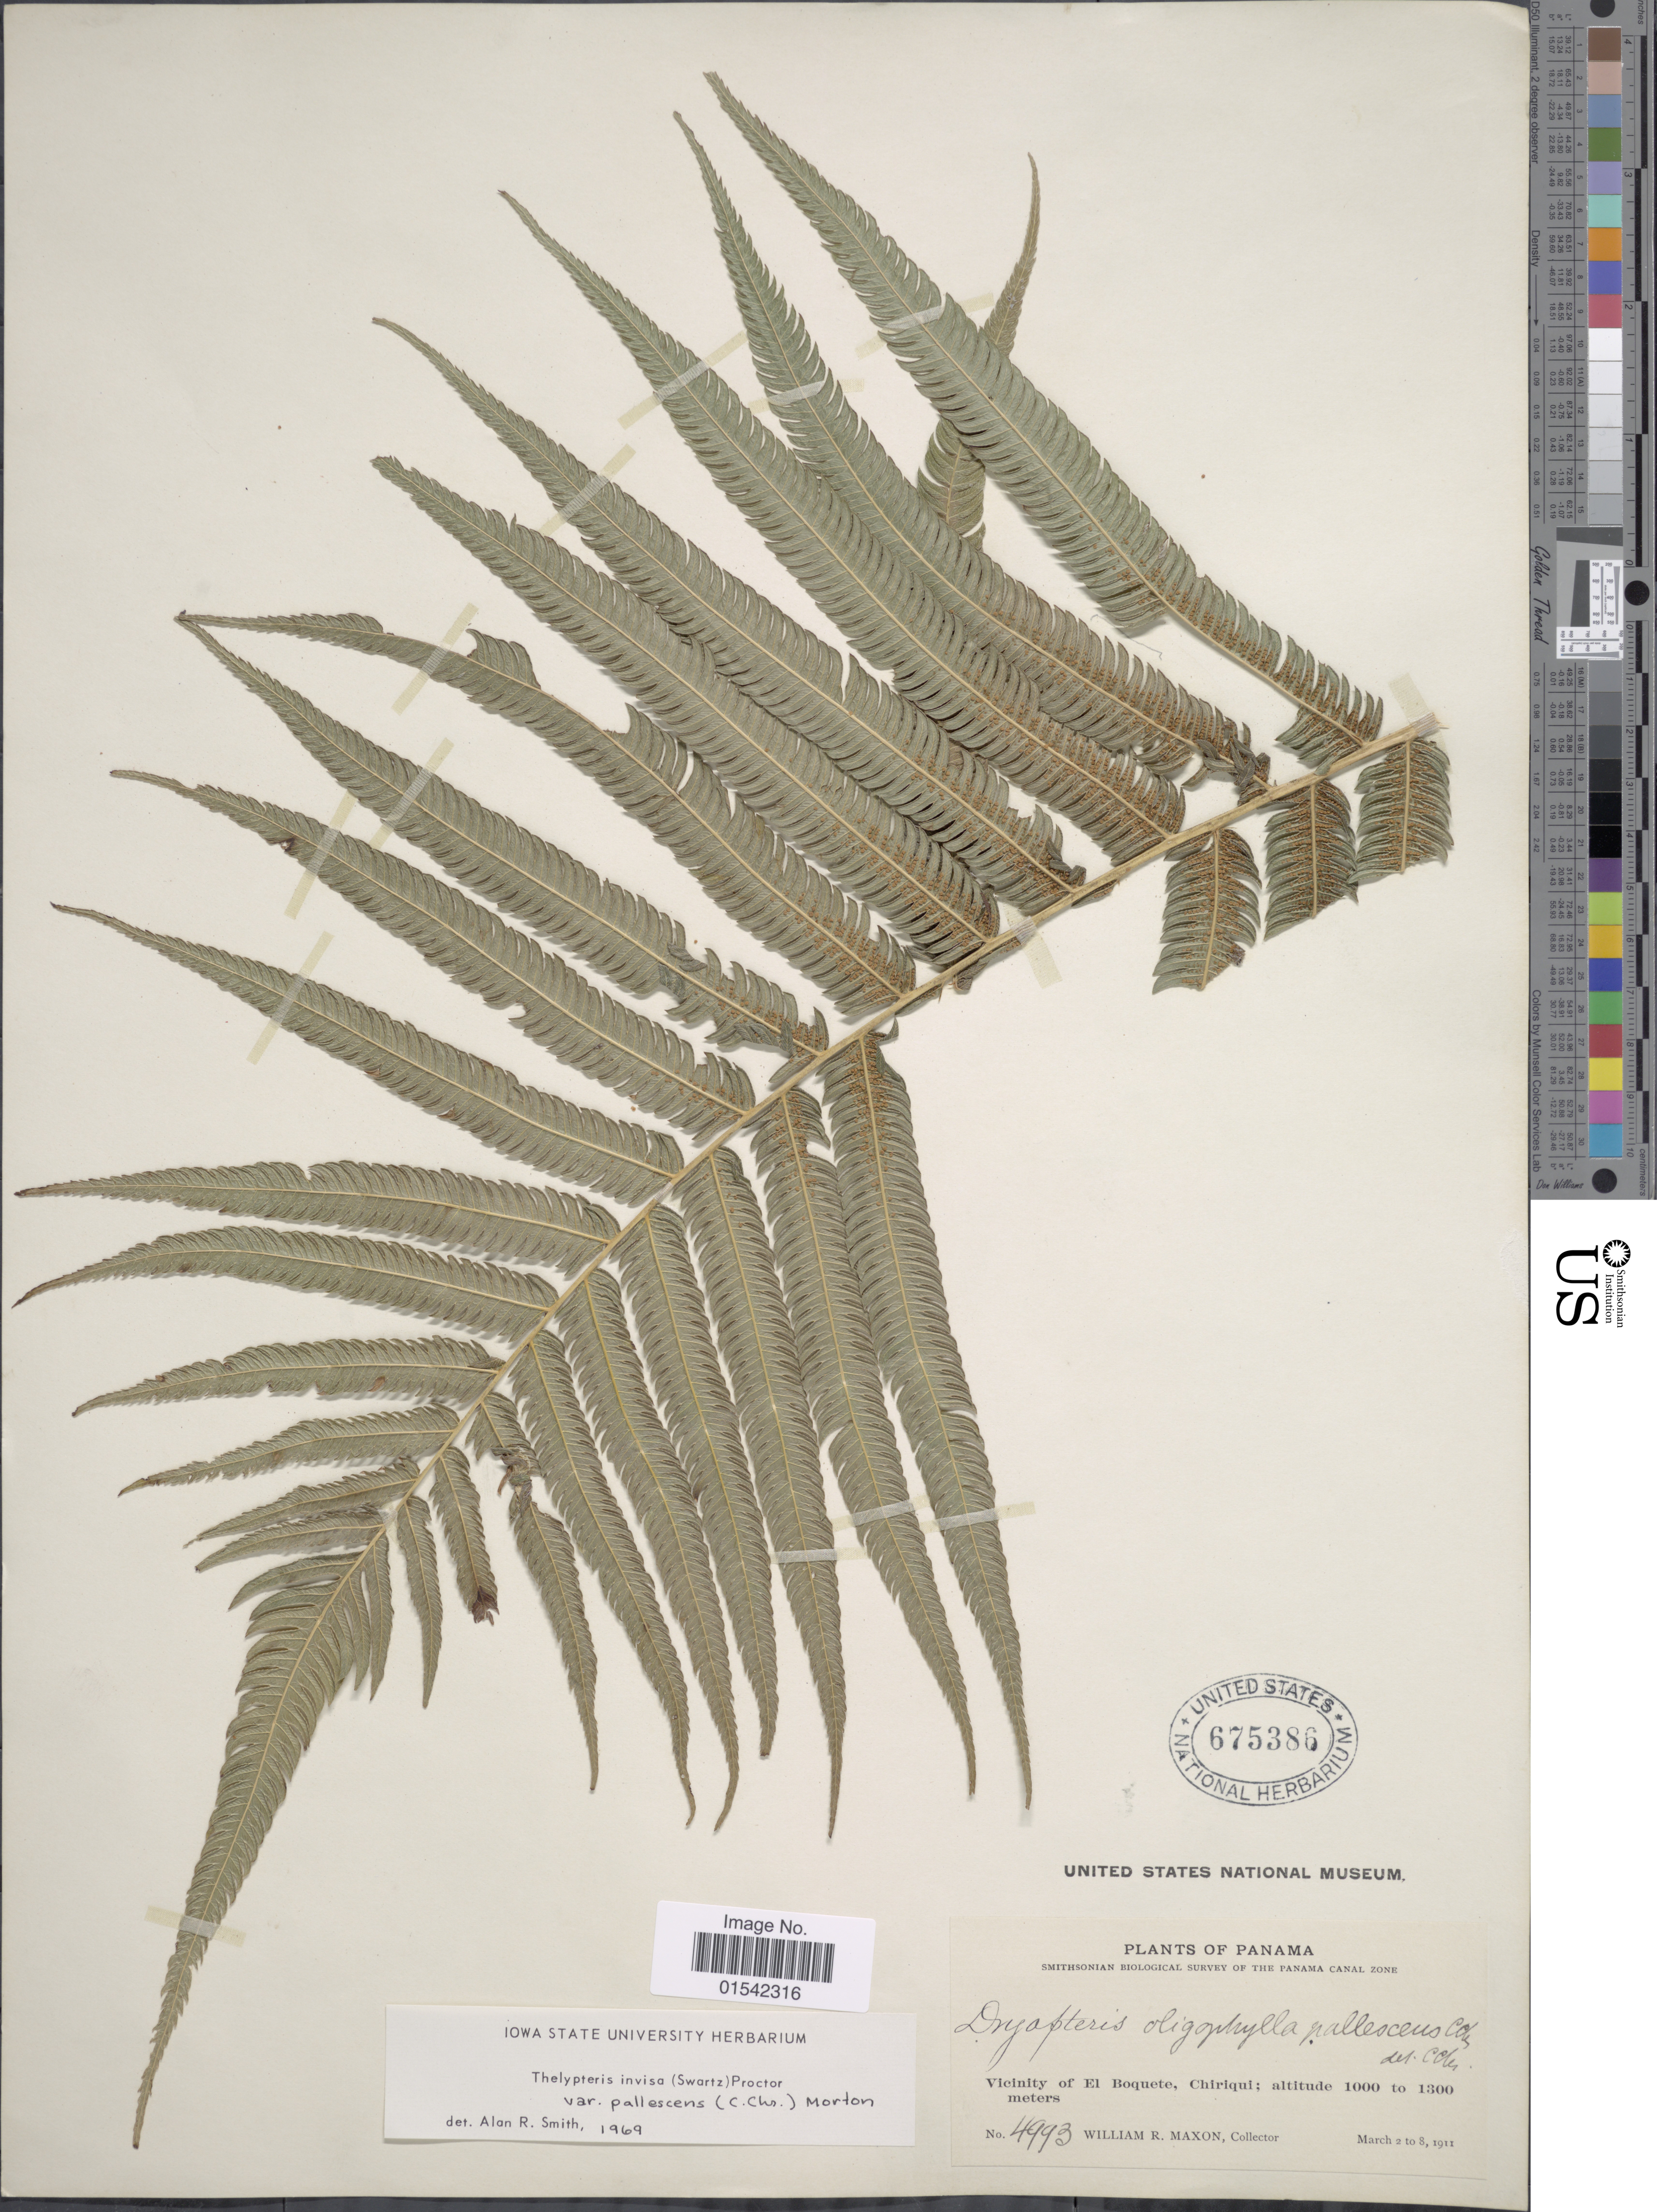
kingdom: Plantae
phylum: Tracheophyta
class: Polypodiopsida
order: Polypodiales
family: Thelypteridaceae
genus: Cyclosorus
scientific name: Cyclosorus grandis (A.R. Sm.) comb. nov., ined 2015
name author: (A.R. Sm.)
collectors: W. R. Maxon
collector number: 4993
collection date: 1911-03-02/1911-03-08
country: Panama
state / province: Chiriqui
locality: Vicinity of El Boquete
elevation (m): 1000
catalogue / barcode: US 675386